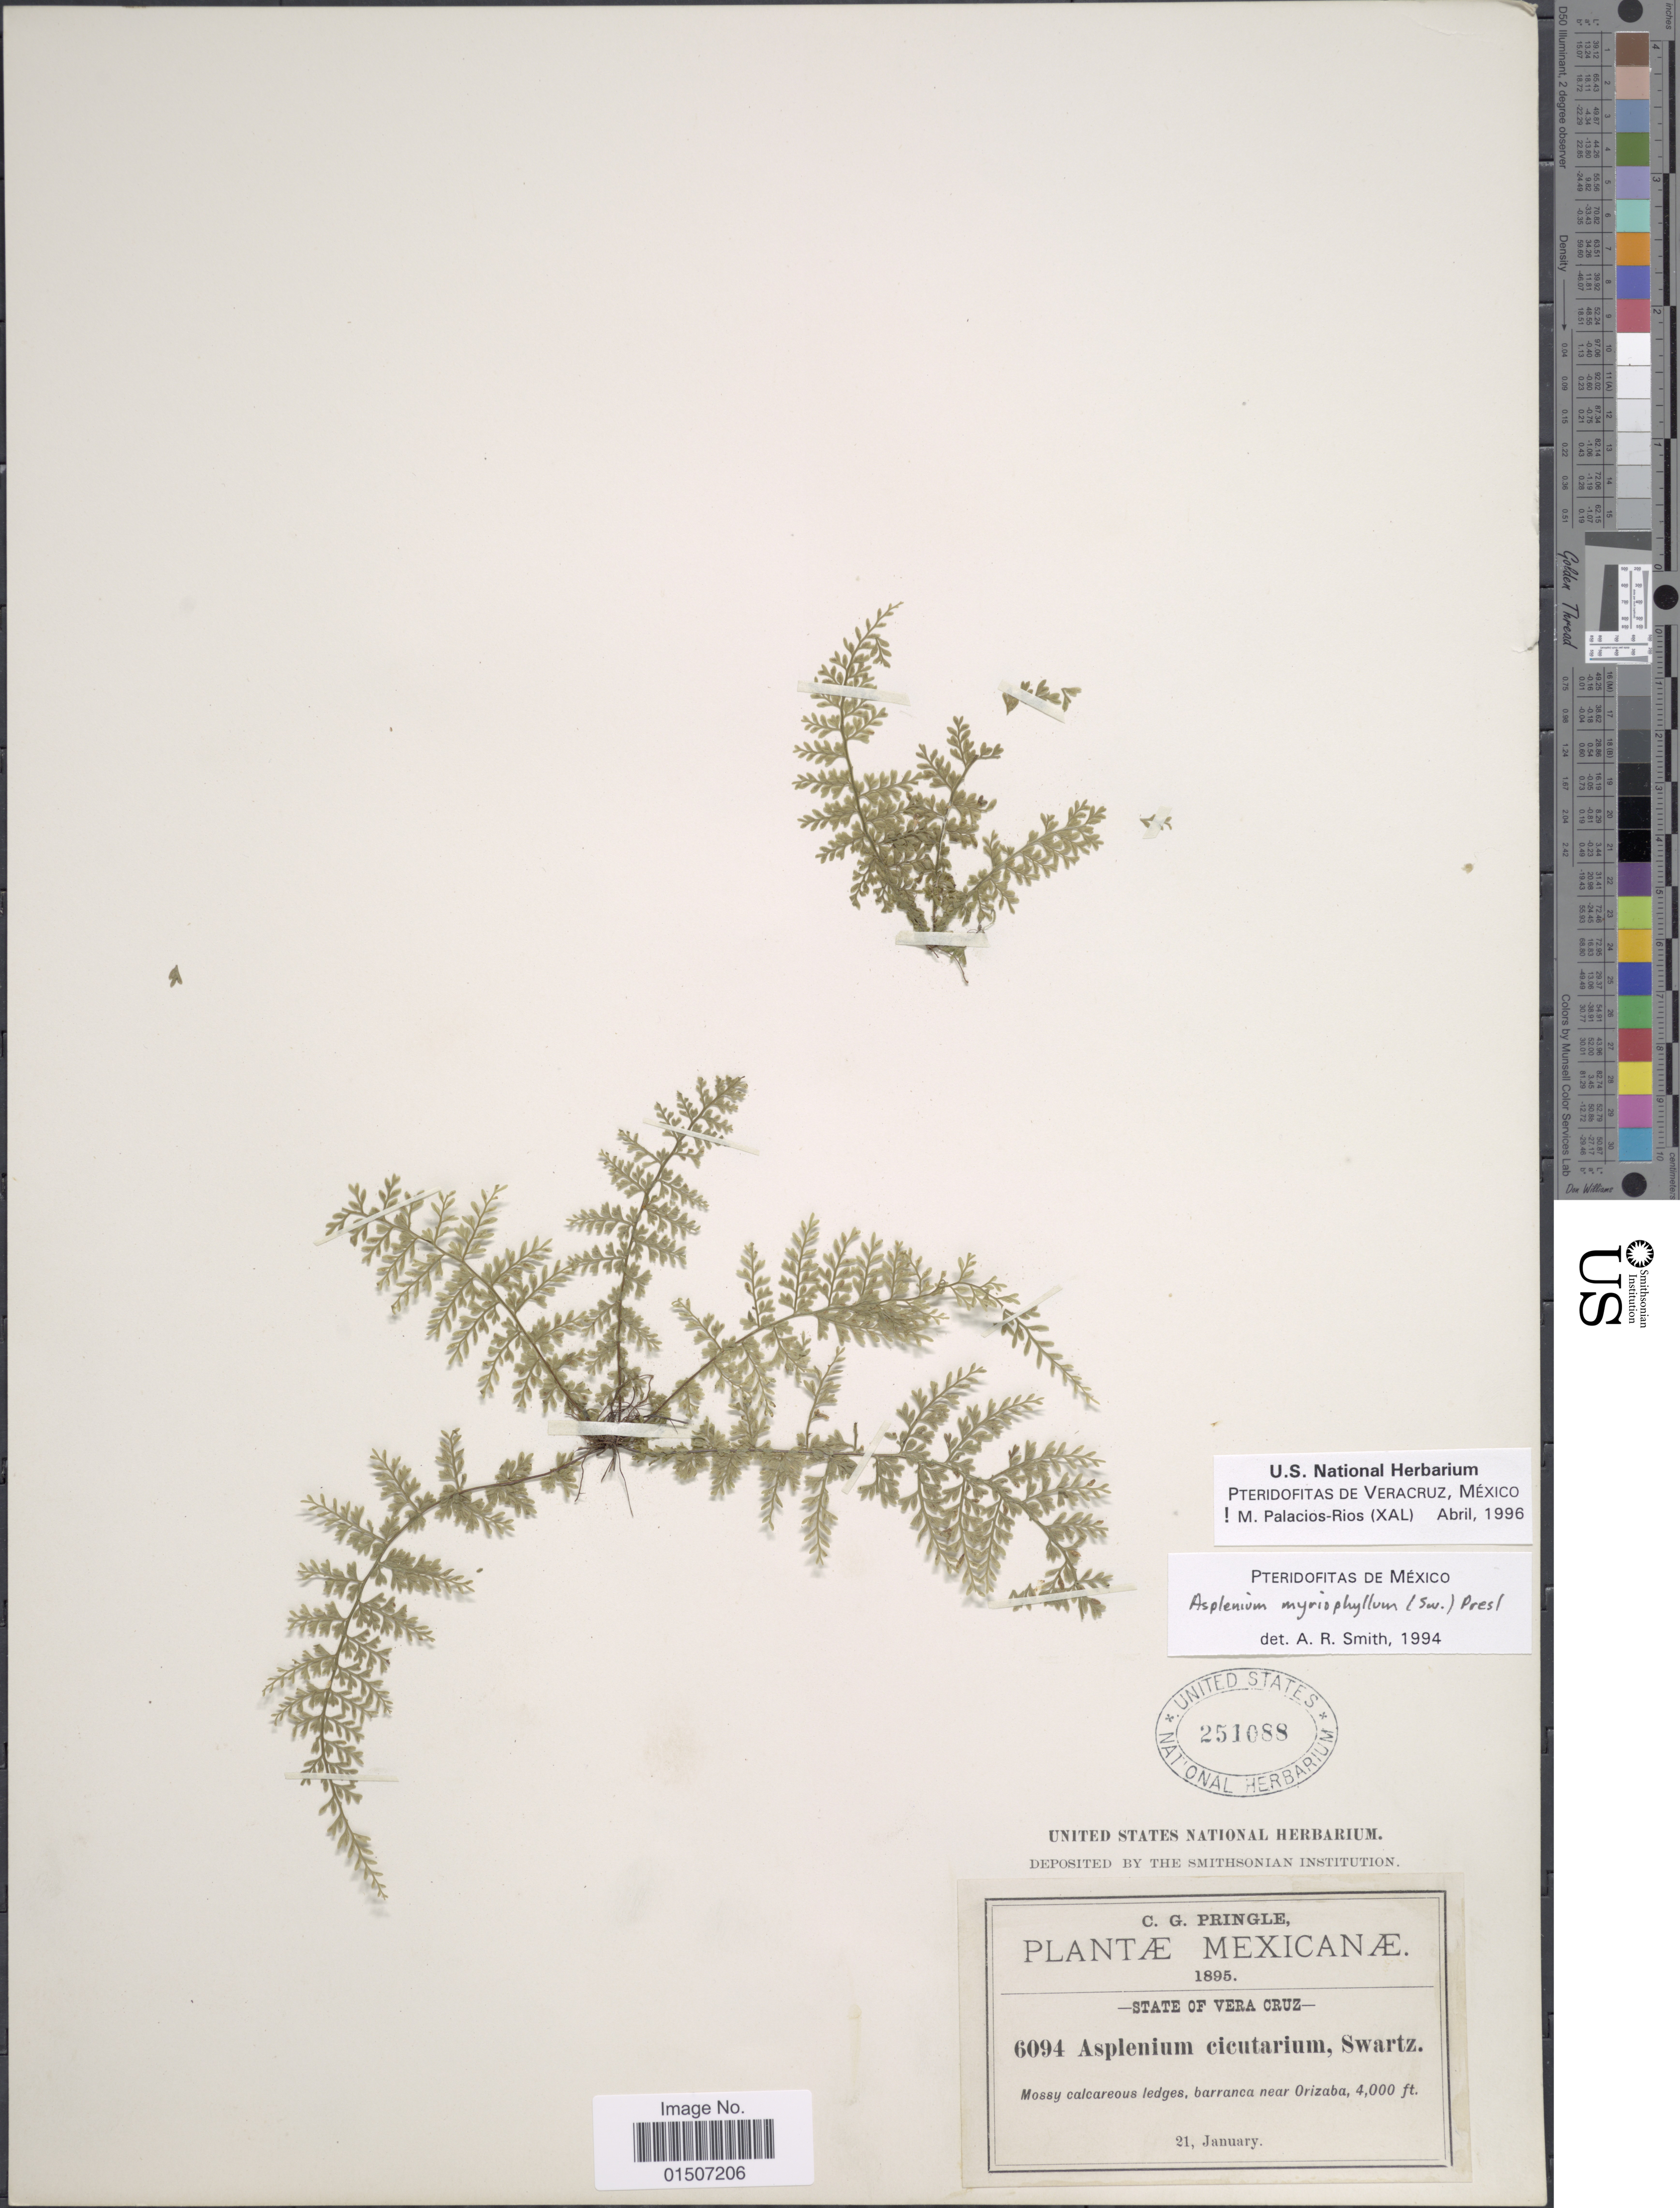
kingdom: Plantae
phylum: Tracheophyta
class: Polypodiopsida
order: Polypodiales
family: Aspleniaceae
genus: Asplenium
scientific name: Asplenium myriophyllum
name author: (Sw.) C. Presl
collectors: C. G. Pringle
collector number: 6094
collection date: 1895-01-21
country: Mexico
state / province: Veracruz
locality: State of Vera Cruz, Mossy calcareous ledges, barranca near Orizaba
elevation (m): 1219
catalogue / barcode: US 251088